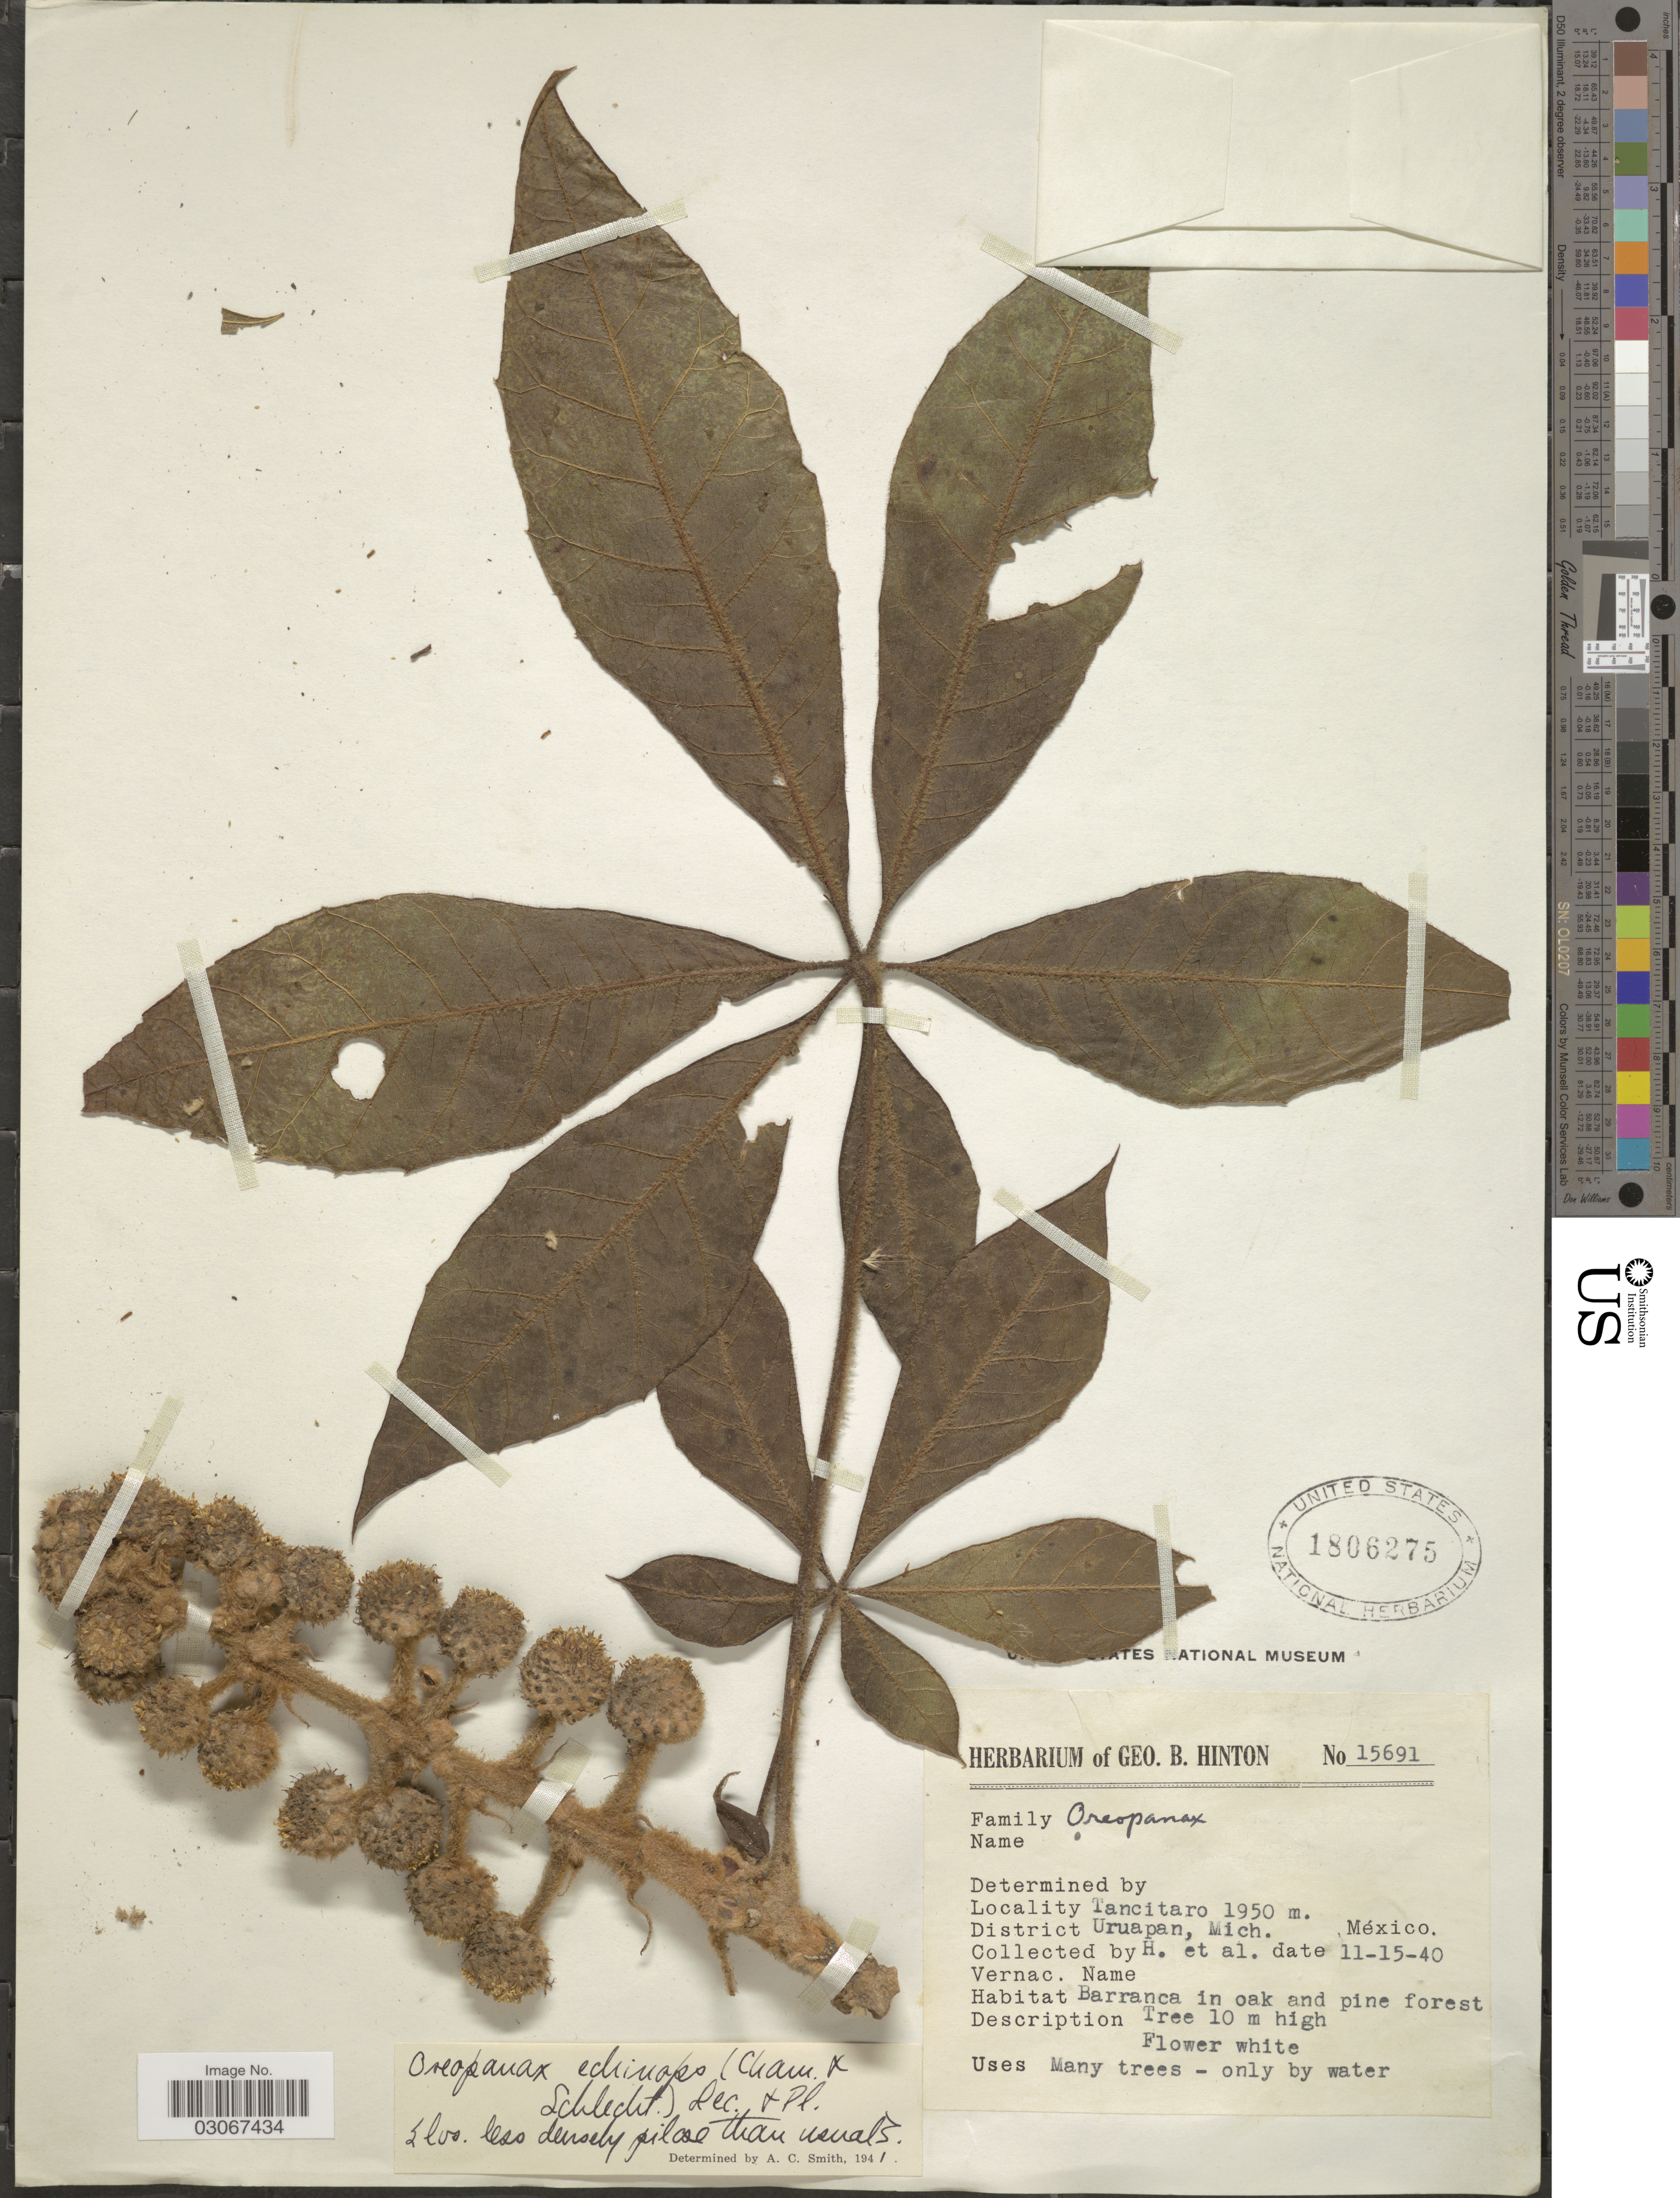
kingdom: Plantae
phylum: Tracheophyta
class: Magnoliopsida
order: Apiales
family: Araliaceae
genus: Oreopanax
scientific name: Oreopanax echinops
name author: (Schltdl. & Cham.) Decne. & Planch.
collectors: G. B. Hinton & et al.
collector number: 15691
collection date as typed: Transcribed d/m/y: 15/11/40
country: Mexico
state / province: Michoacán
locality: Tancitaro, District Uruapan.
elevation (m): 1950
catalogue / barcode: US 1806275